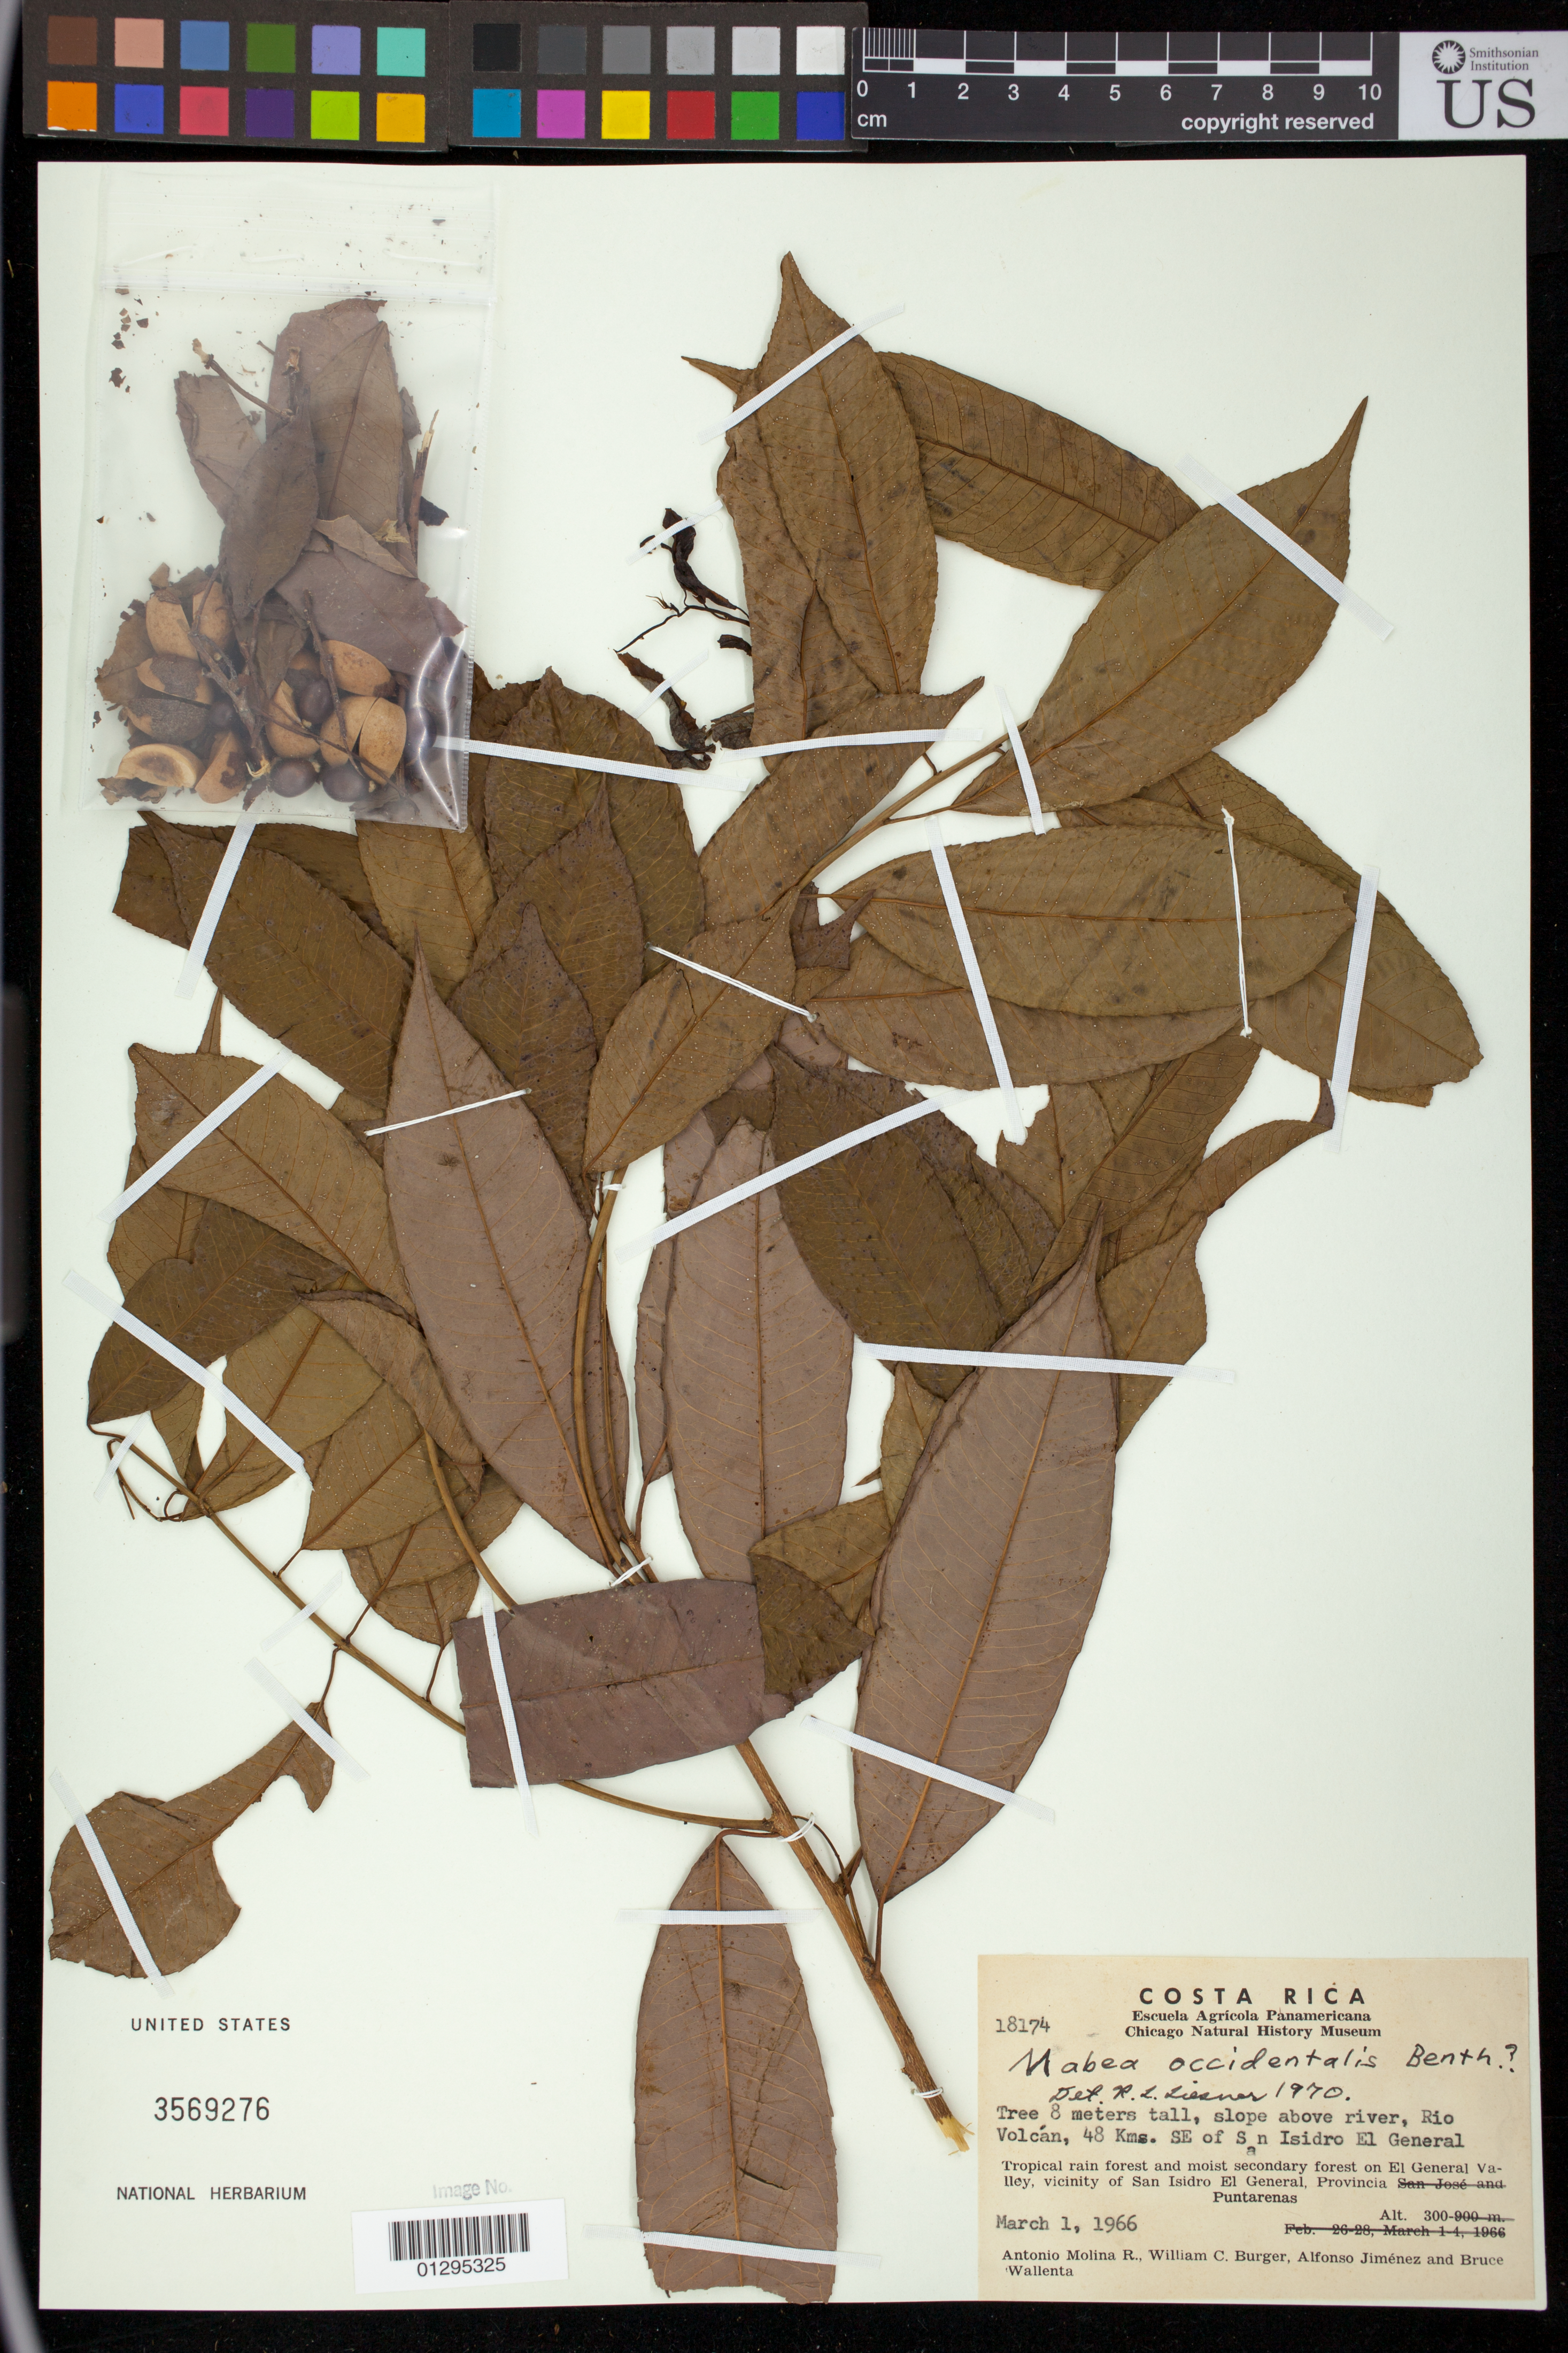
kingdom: Plantae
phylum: Tracheophyta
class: Magnoliopsida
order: Malpighiales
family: Euphorbiaceae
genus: Mabea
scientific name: Mabea occidentalis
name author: Benth.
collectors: A. Molina R., W. Burger, A. Jiménez M. & B. Wallenta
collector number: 18174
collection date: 1966-03-01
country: Costa Rica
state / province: Puntarenas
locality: Secondary forest on El General Valley, vicinity of San Isidro El General, Puntarenas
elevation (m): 300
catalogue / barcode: US 3569276